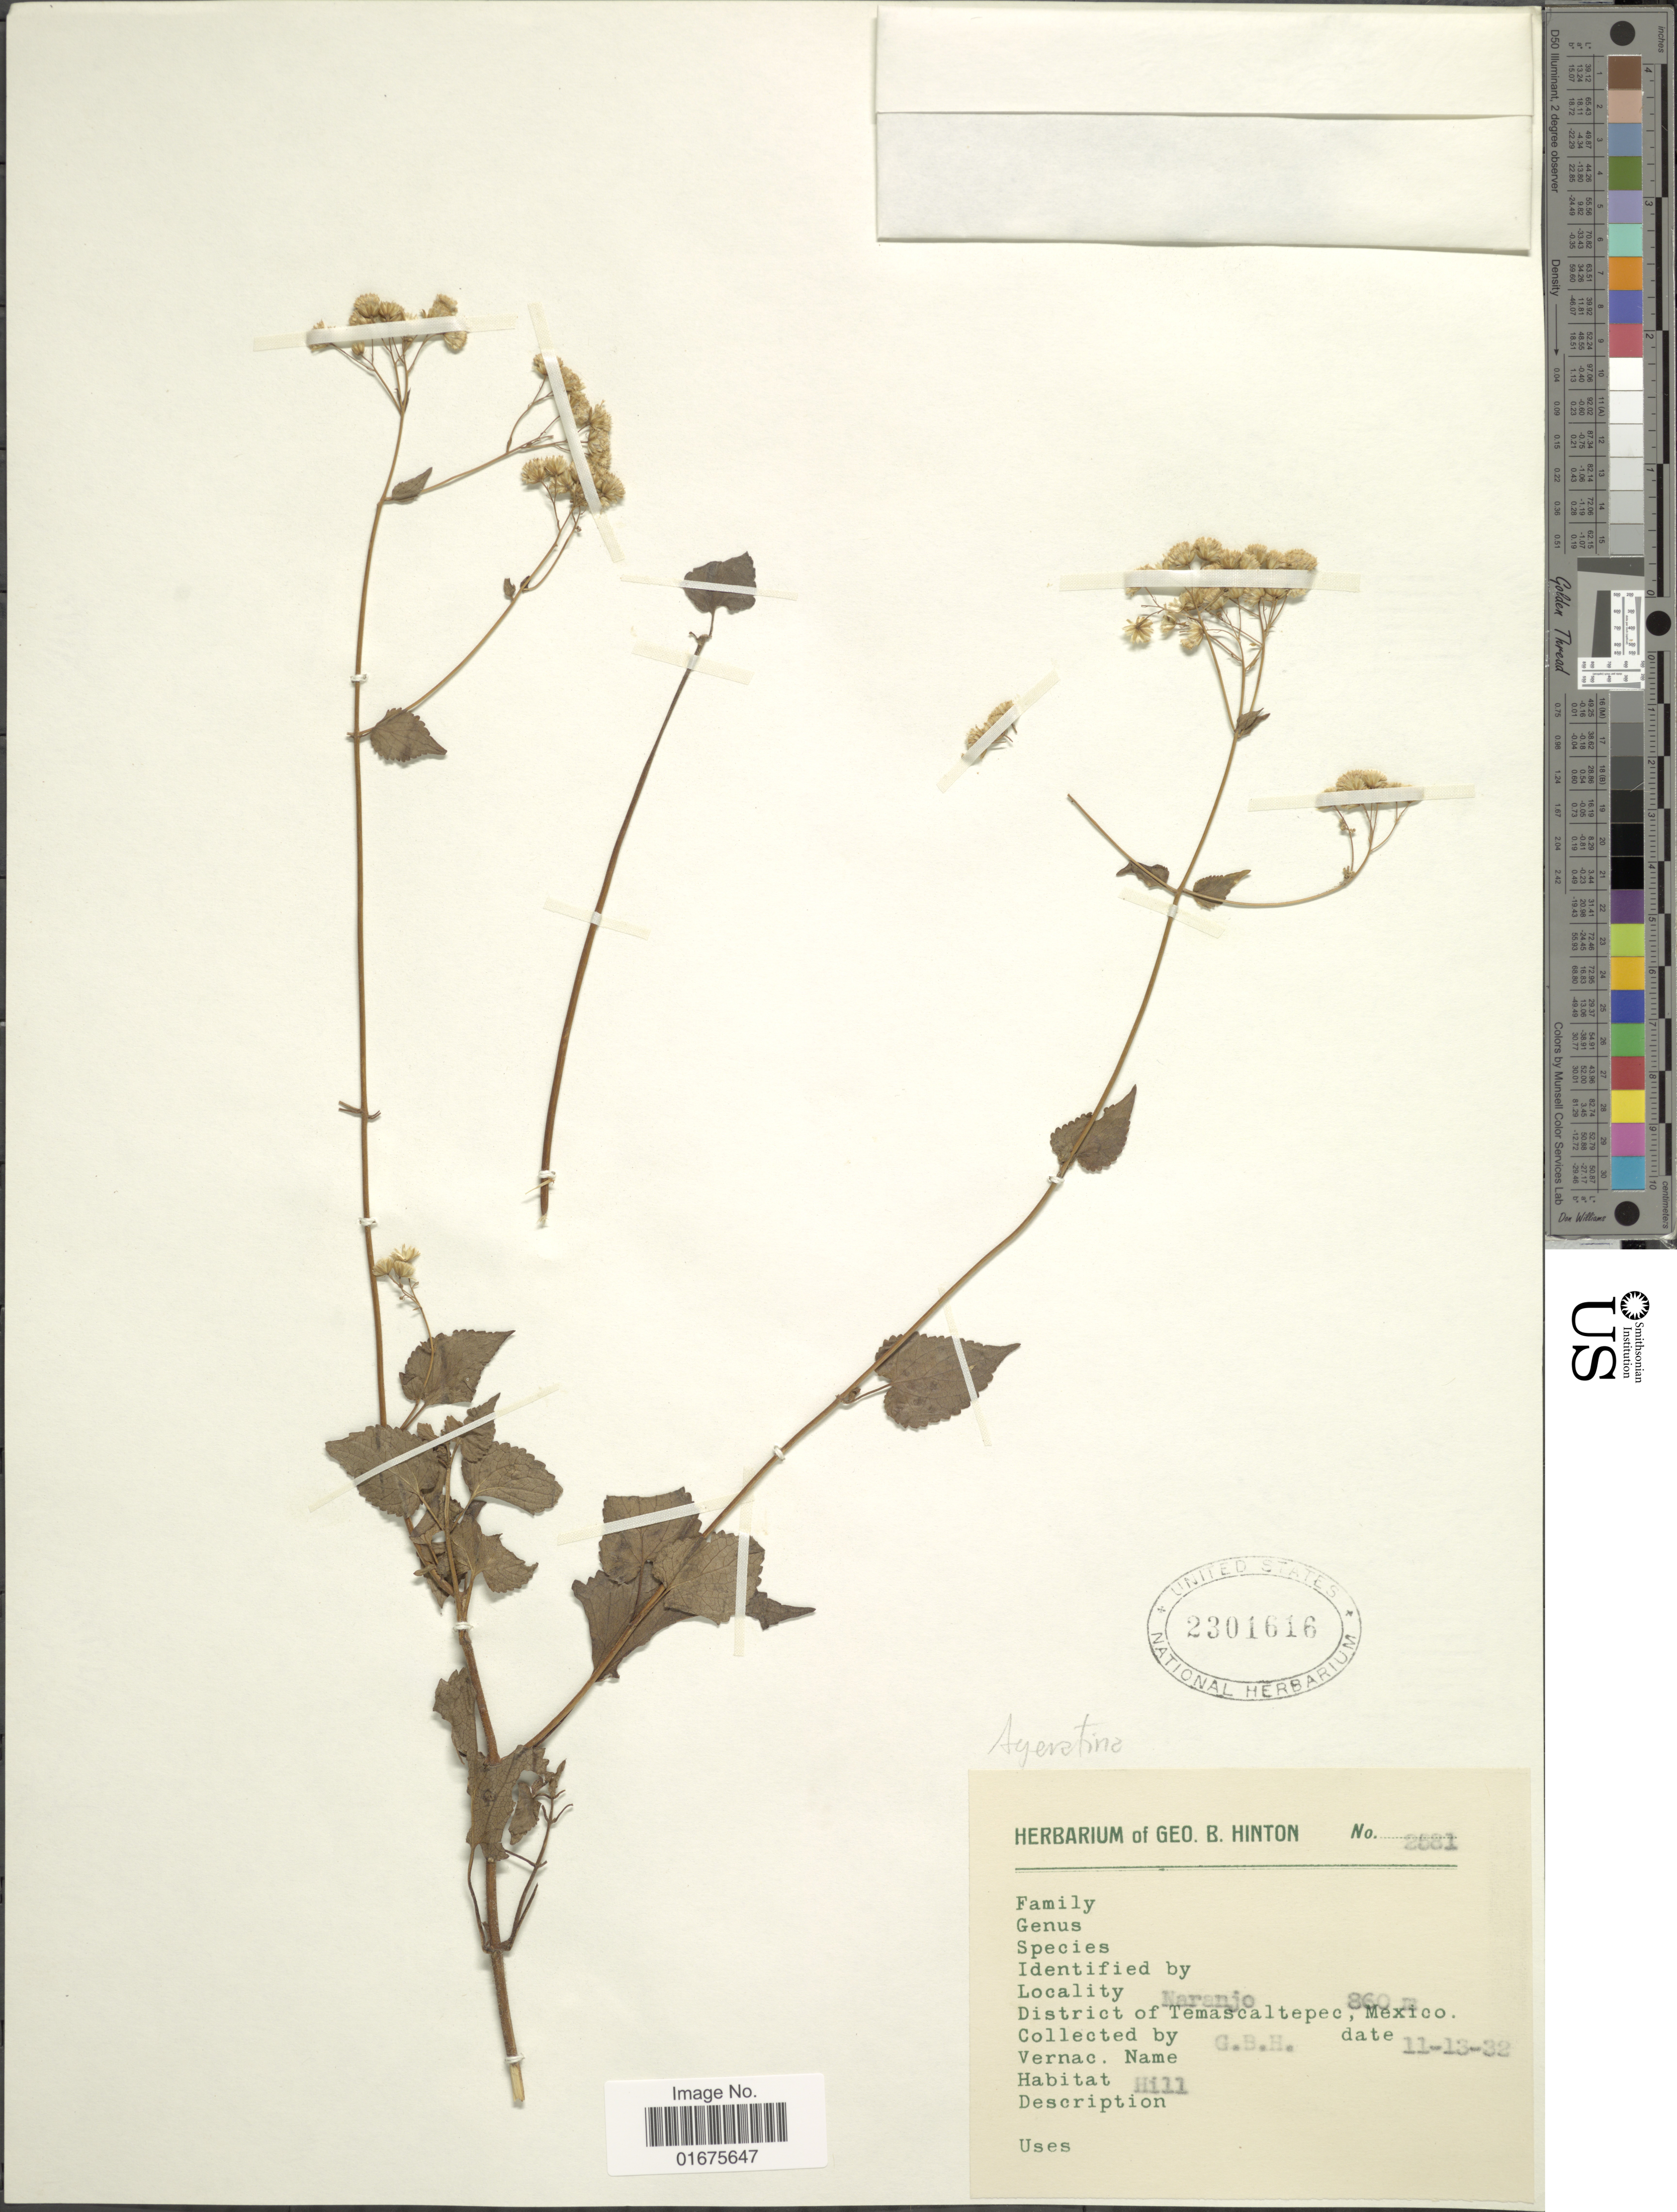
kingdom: Plantae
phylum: Tracheophyta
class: Magnoliopsida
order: Asterales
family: Asteraceae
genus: Ageratina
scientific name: Ageratina choricephala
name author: (B.L. Rob.) R.M. King & H. Rob.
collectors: G. B. Hinton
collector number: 2581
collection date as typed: Transcribed d/m/y: 13/11/32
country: Mexico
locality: Naranjo, District Temascaltepec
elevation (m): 860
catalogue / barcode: US 2301616